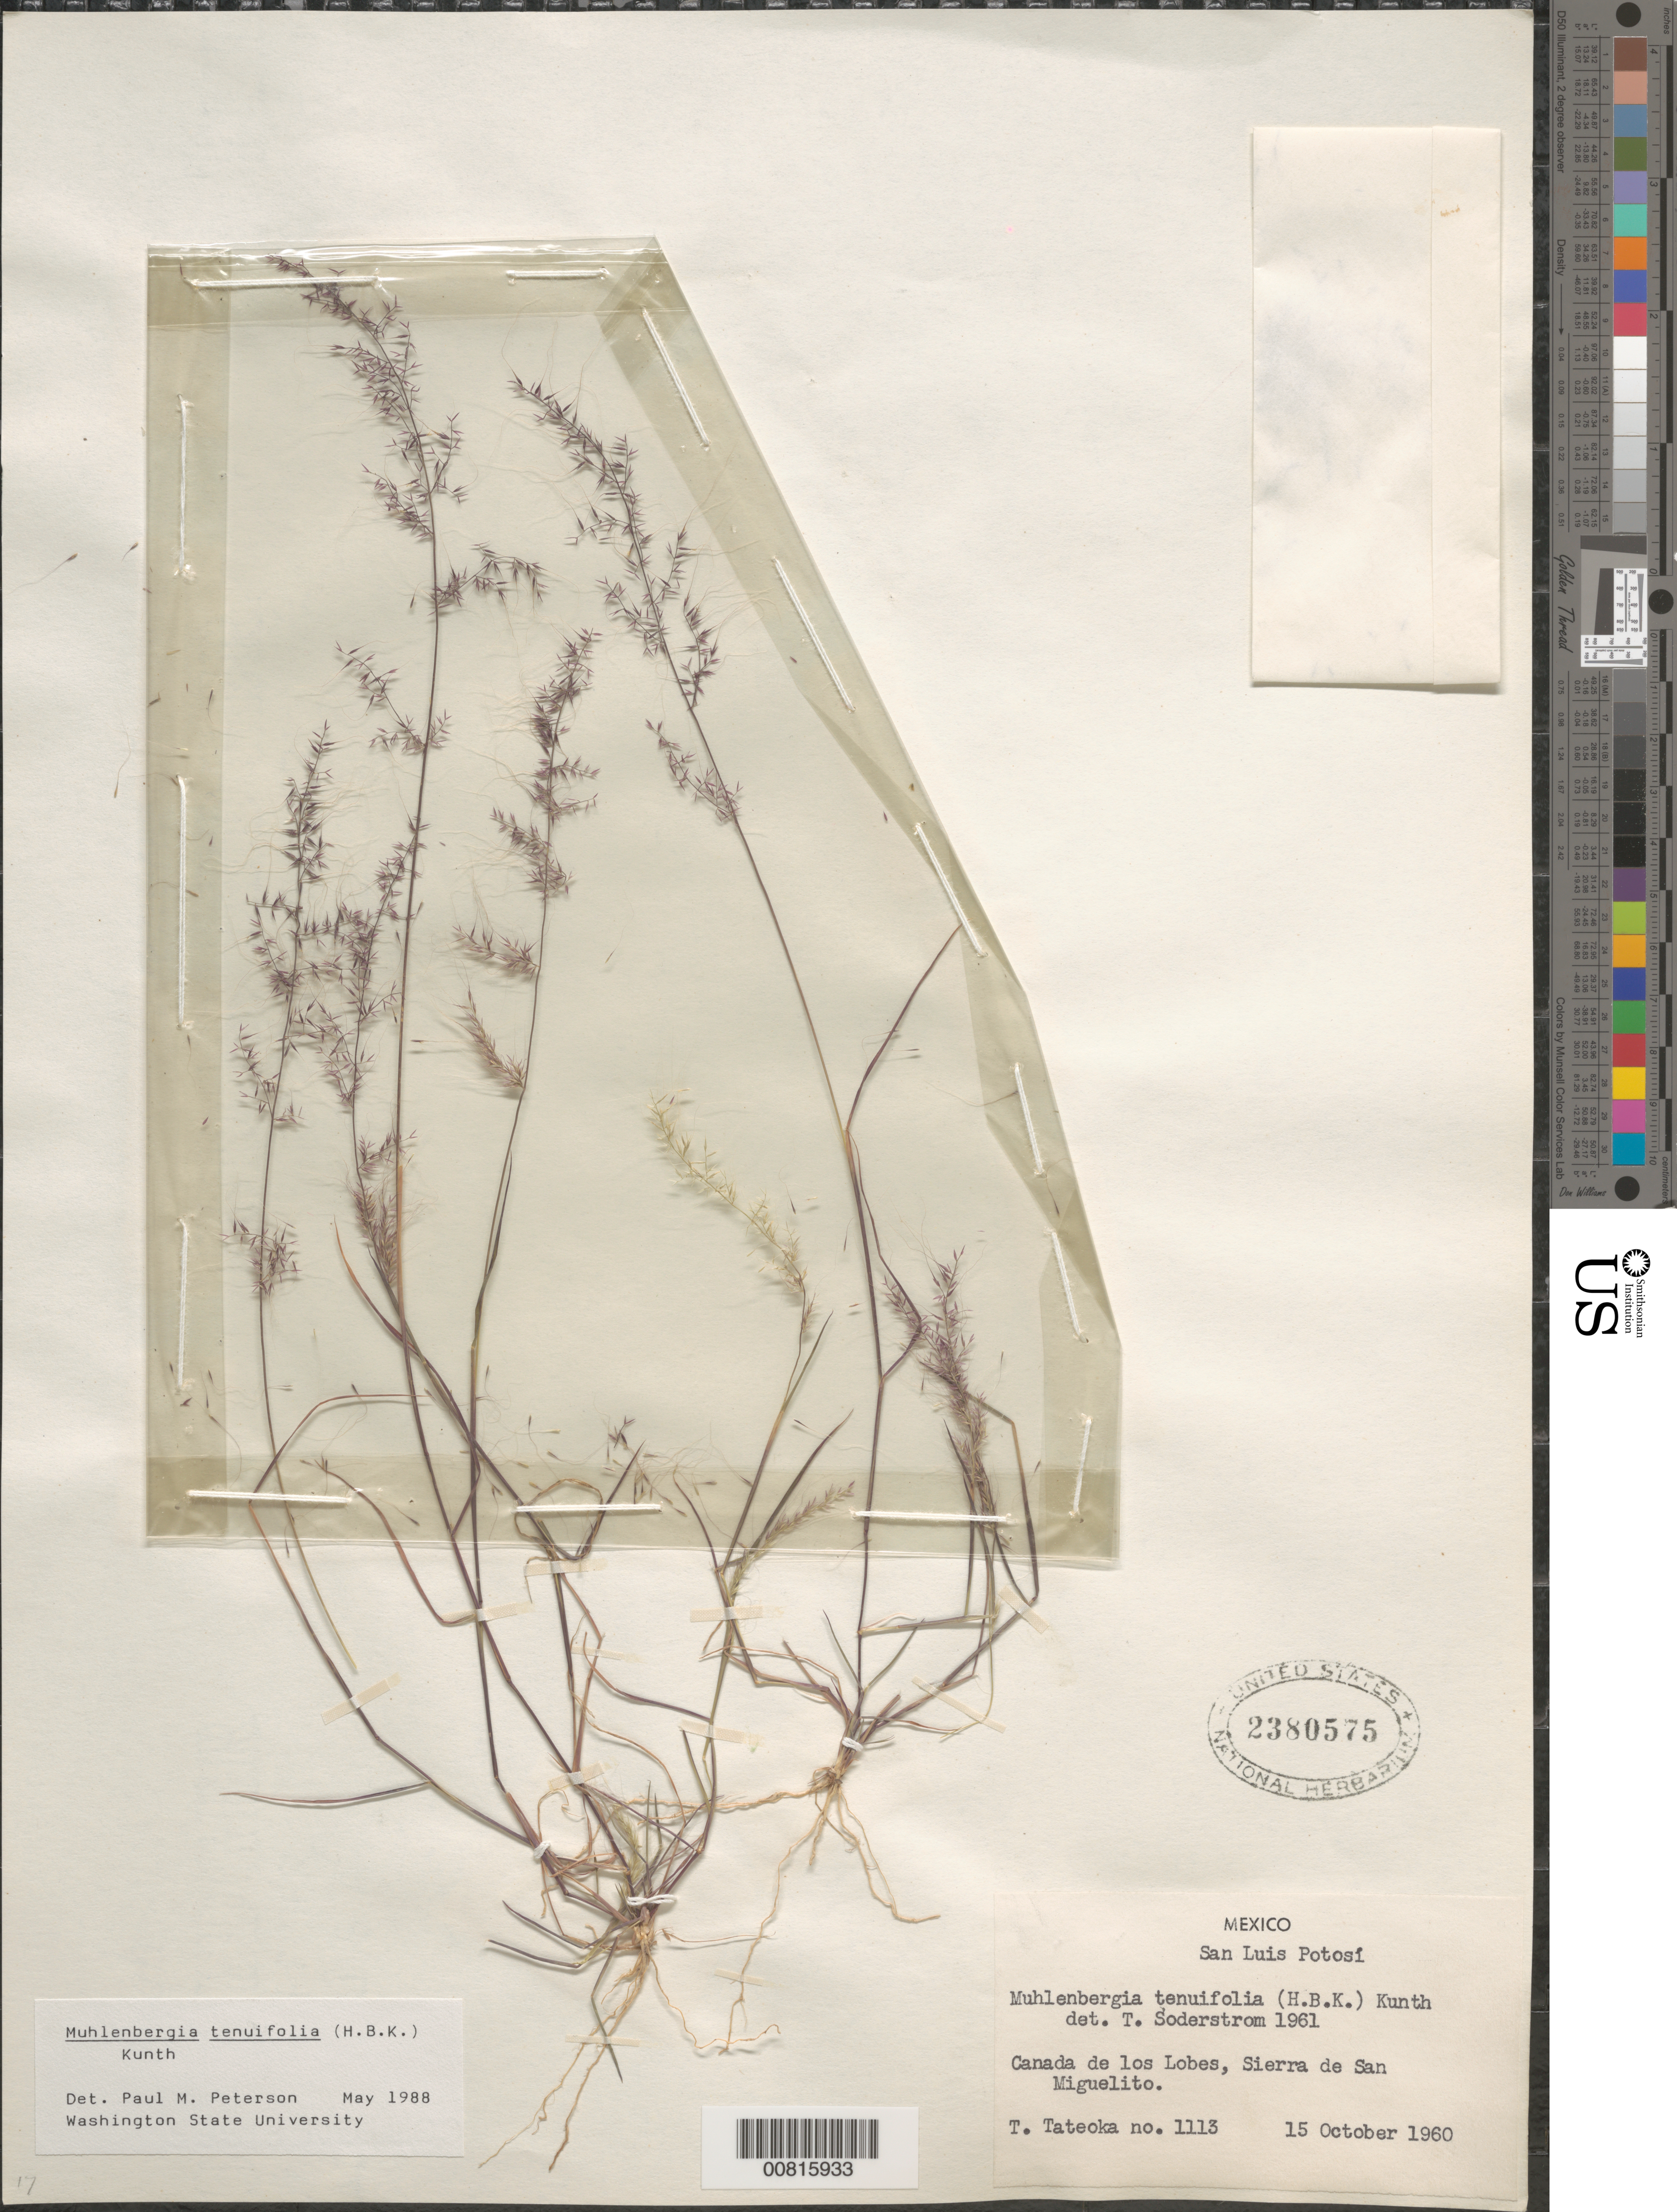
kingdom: Plantae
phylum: Tracheophyta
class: Liliopsida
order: Poales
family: Poaceae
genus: Muhlenbergia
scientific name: Muhlenbergia tenuifolia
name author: (Kunth) Kunth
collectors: T. Tateoka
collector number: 1121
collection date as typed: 15 Oct 1960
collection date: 1960-10-15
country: Mexico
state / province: San Luis Potosi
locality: Cañada de Los Lobos, Sierra de San Miguelito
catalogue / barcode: US 2380575